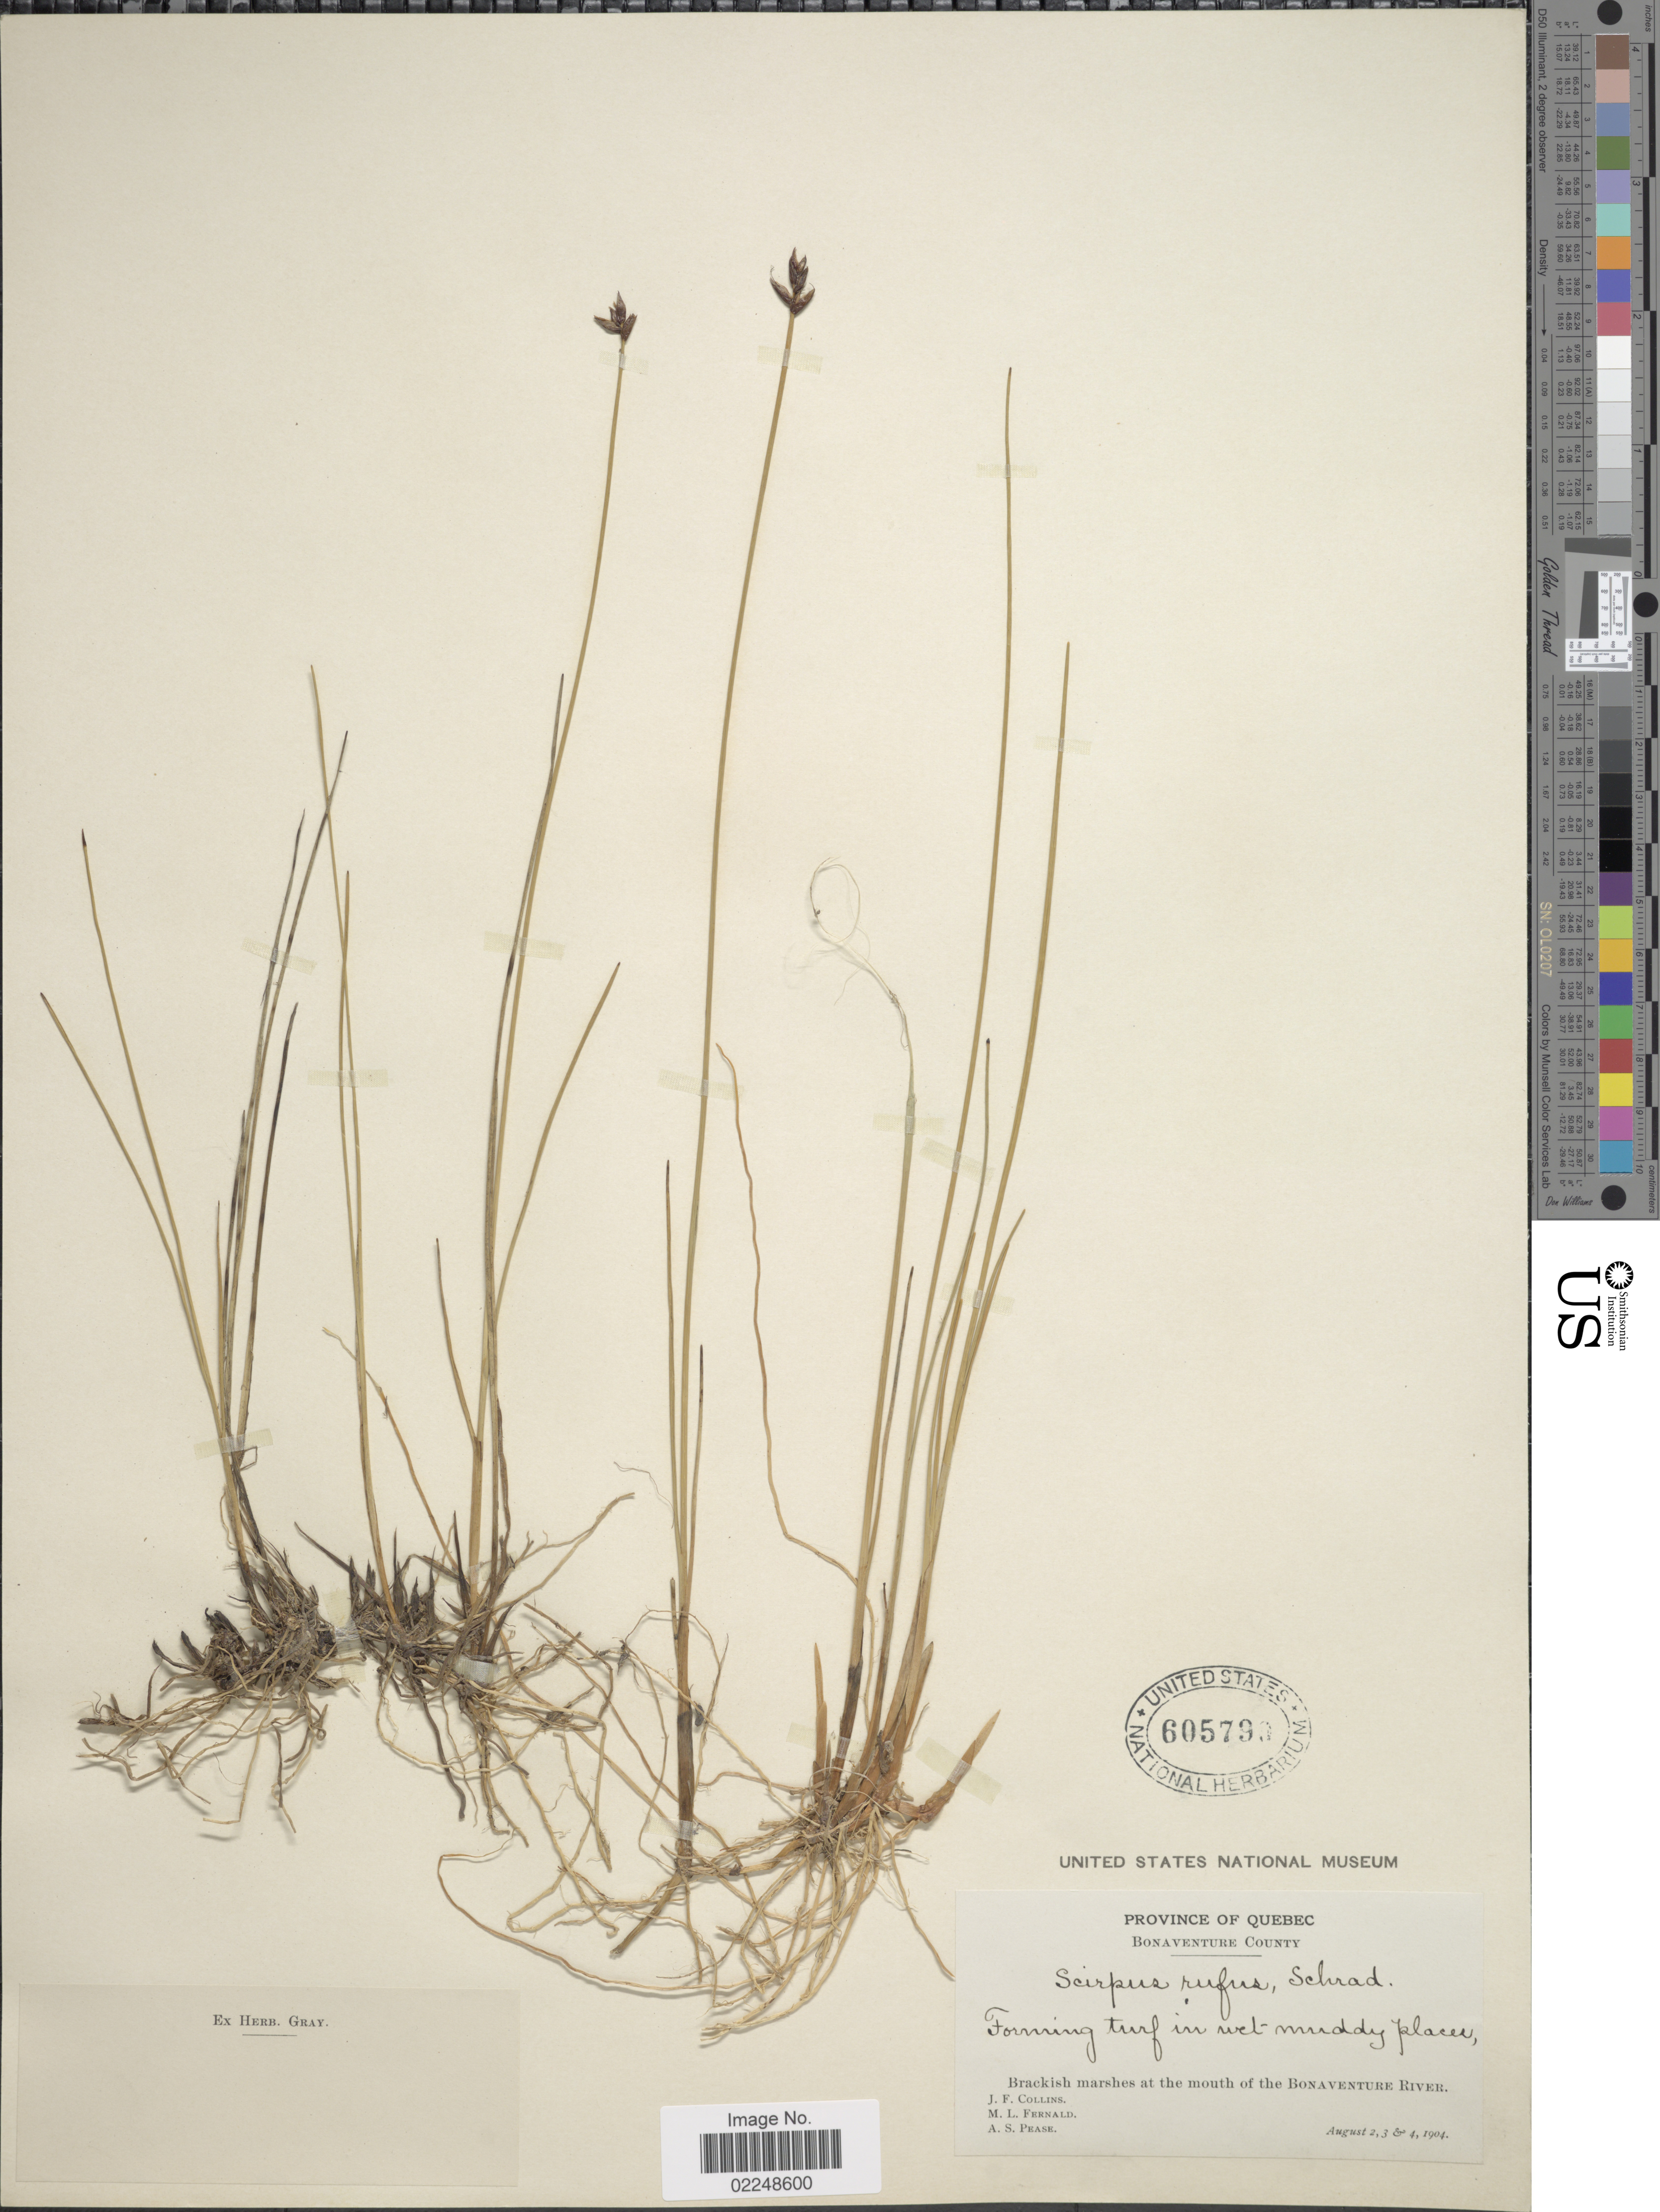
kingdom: Plantae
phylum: Tracheophyta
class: Liliopsida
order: Poales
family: Cyperaceae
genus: Blysmopsis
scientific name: Blysmopsis rufa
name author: (Huds.) Oteng-Yeb.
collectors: J. Collins, M. L. Fernald & A. S. Pease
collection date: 1904-08-02/1904-08-04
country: Canada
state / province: Quebec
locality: Bonaventure County, Brackish marshes at the mouth of the Bonaventure River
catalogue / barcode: US 605790